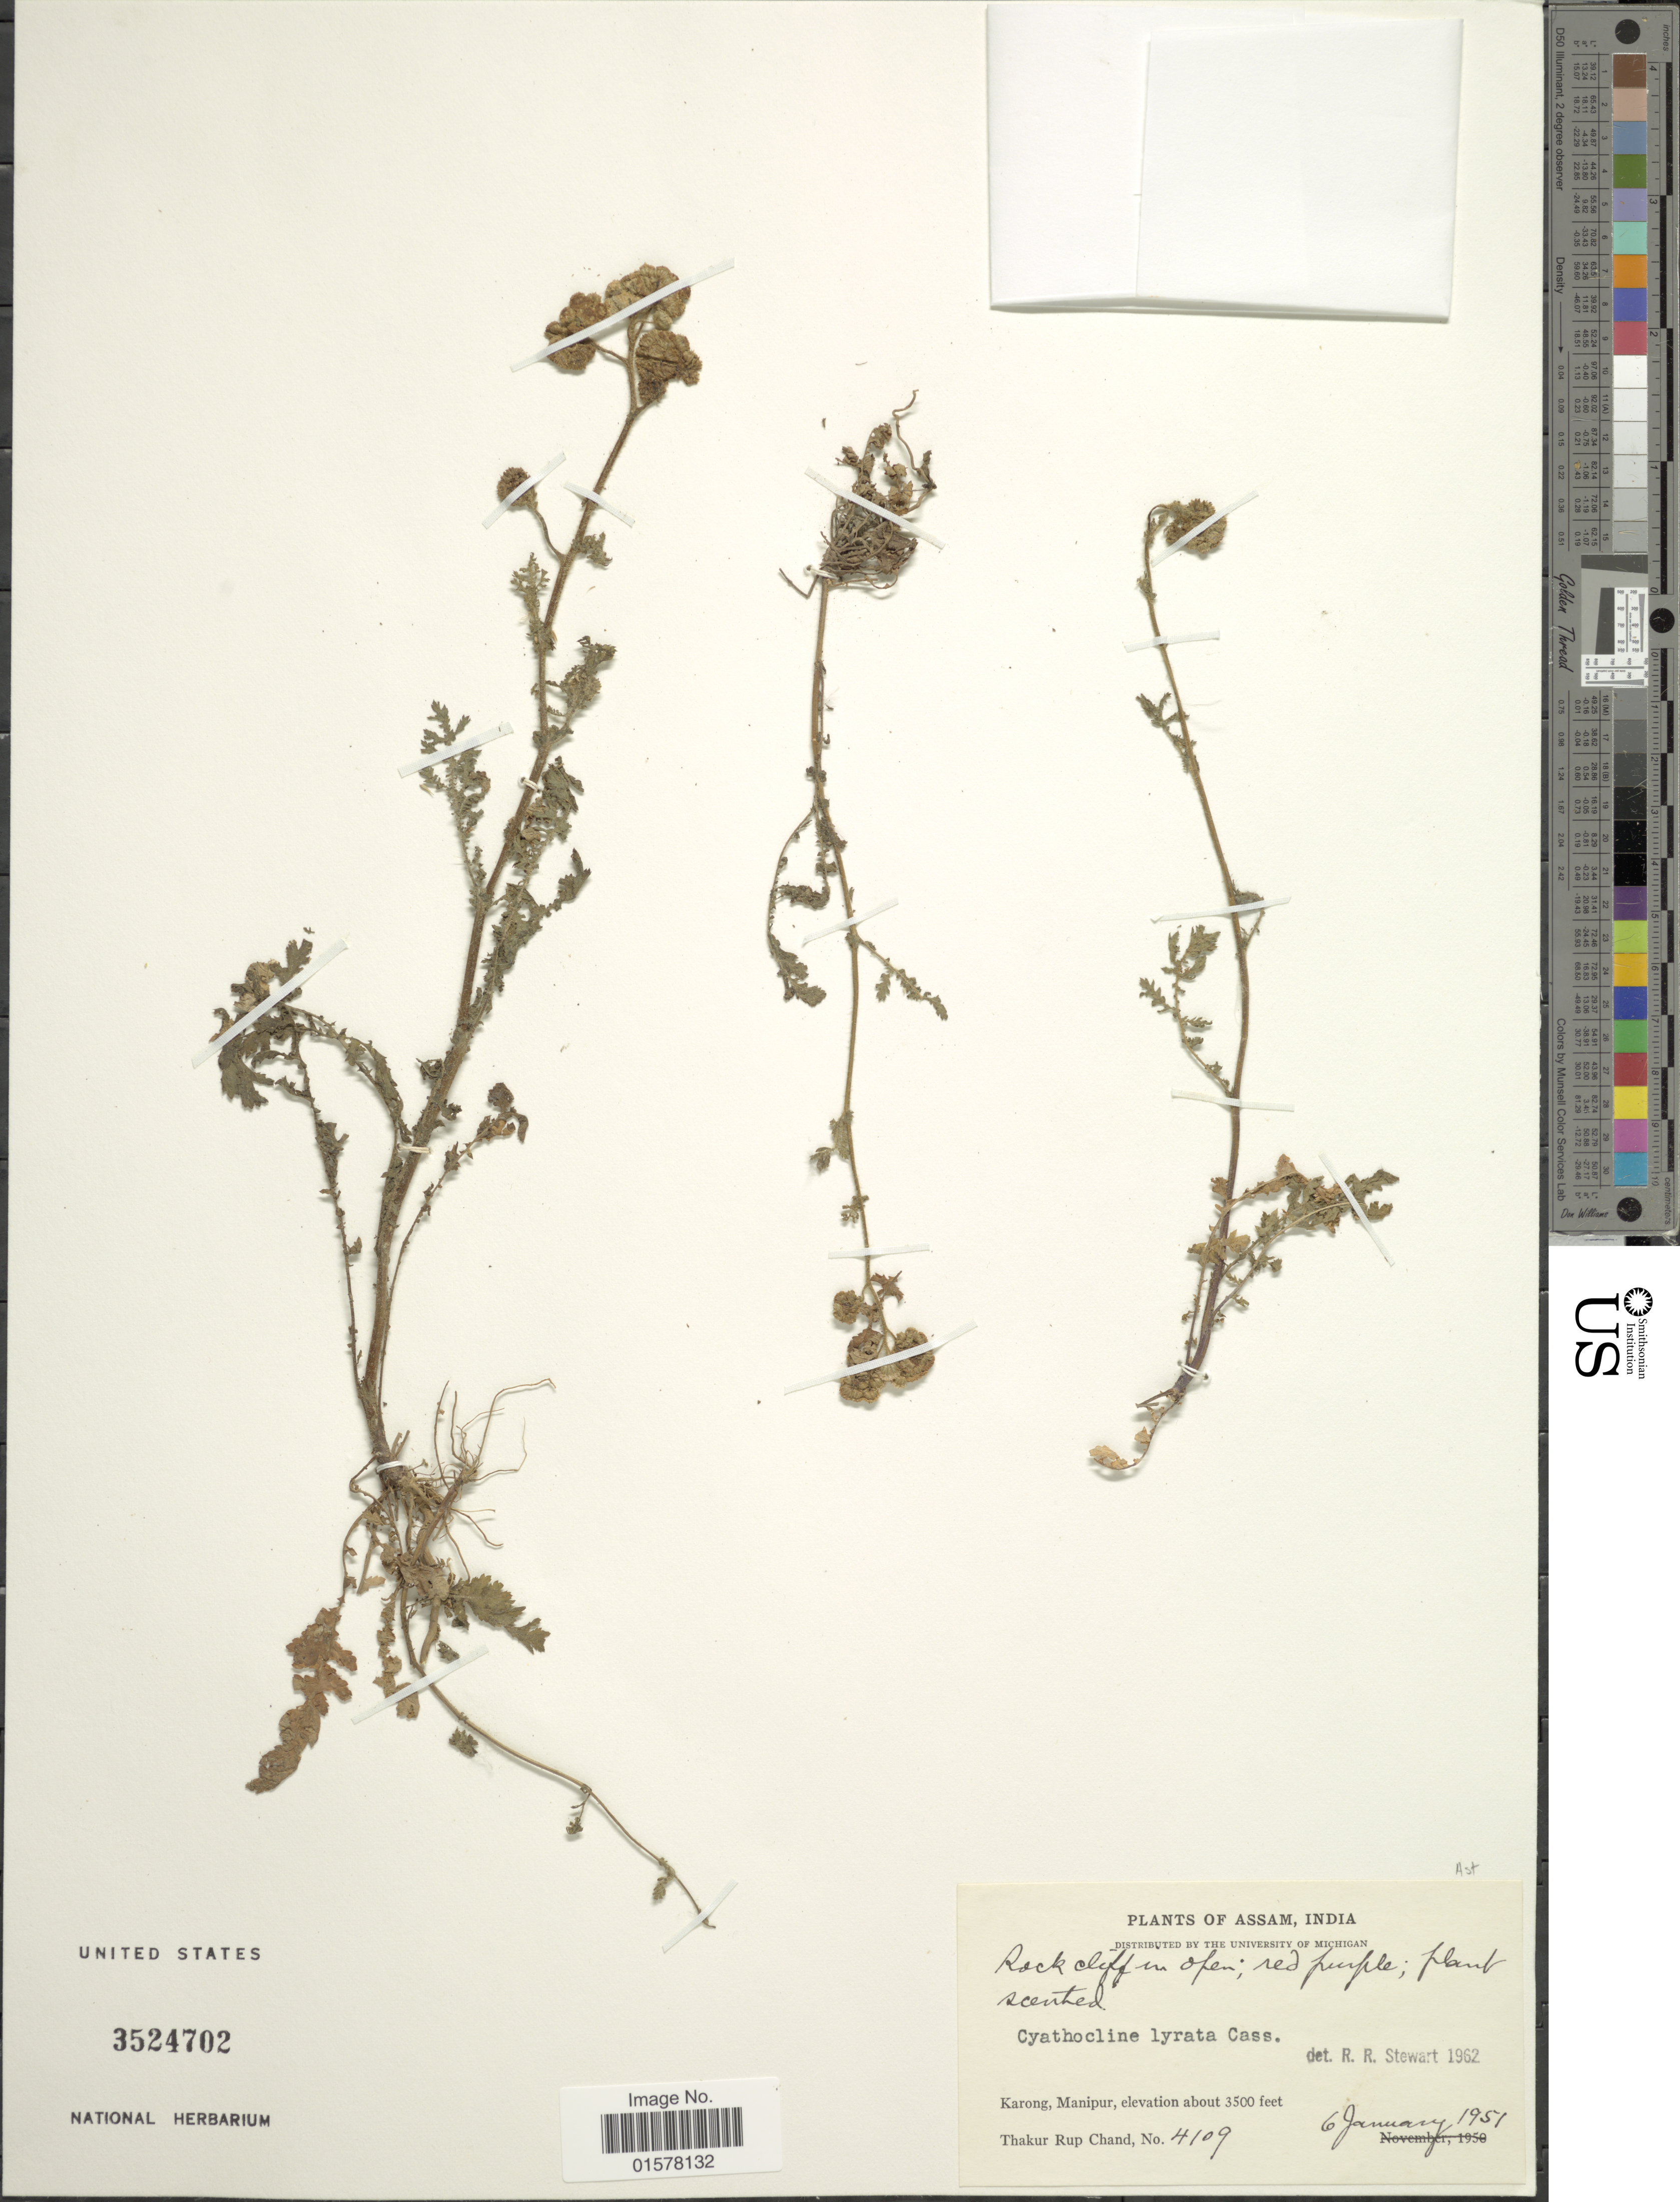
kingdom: Plantae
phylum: Tracheophyta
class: Magnoliopsida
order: Asterales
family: Asteraceae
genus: Cyathocline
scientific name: Cyathocline purpurea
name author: (Buch.-Ham. ex D. Don) Kuntze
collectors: T. R. Chand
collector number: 4109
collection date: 1951-01-06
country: India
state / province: Manipur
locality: Assam, India. Karong, Manipur.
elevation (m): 1067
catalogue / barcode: US 3524702